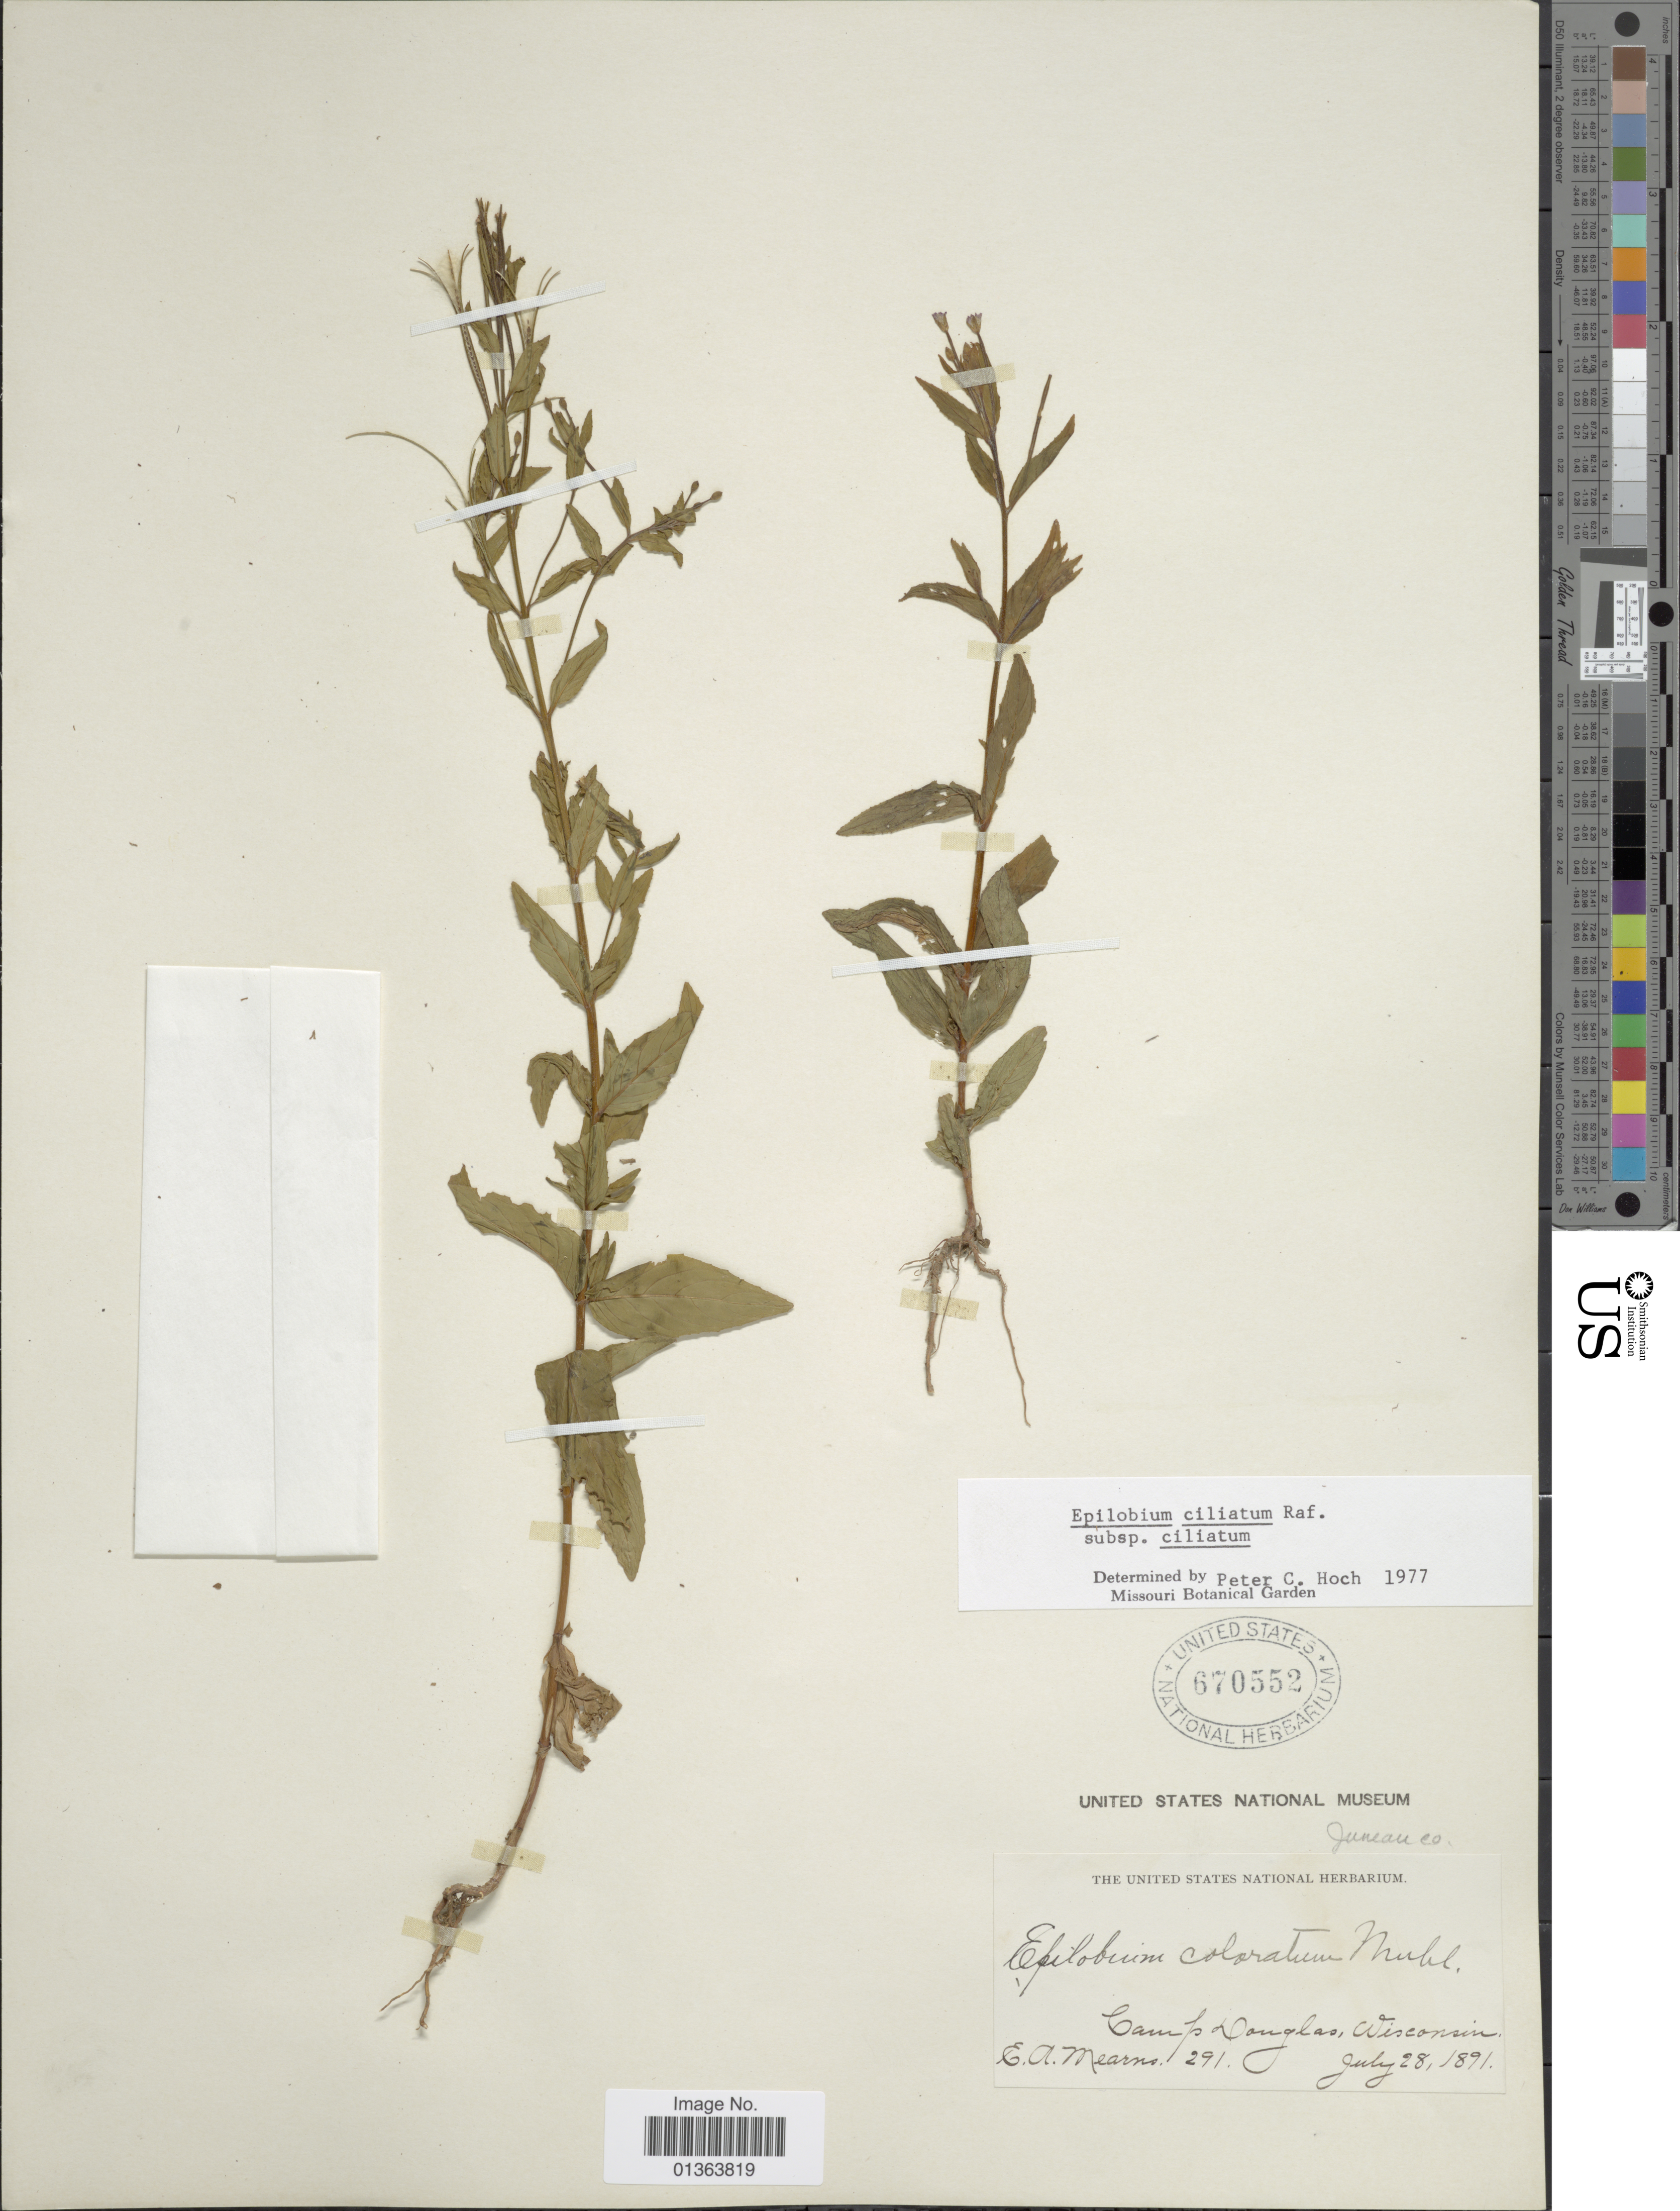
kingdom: Plantae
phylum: Tracheophyta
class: Magnoliopsida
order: Myrtales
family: Onagraceae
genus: Epilobium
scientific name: Epilobium ciliatum subsp. ciliatum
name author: Raf.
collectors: E. A. Mearns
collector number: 291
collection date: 1891-07-28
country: United States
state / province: Wisconsin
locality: Camp Douglas.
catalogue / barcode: US 670552